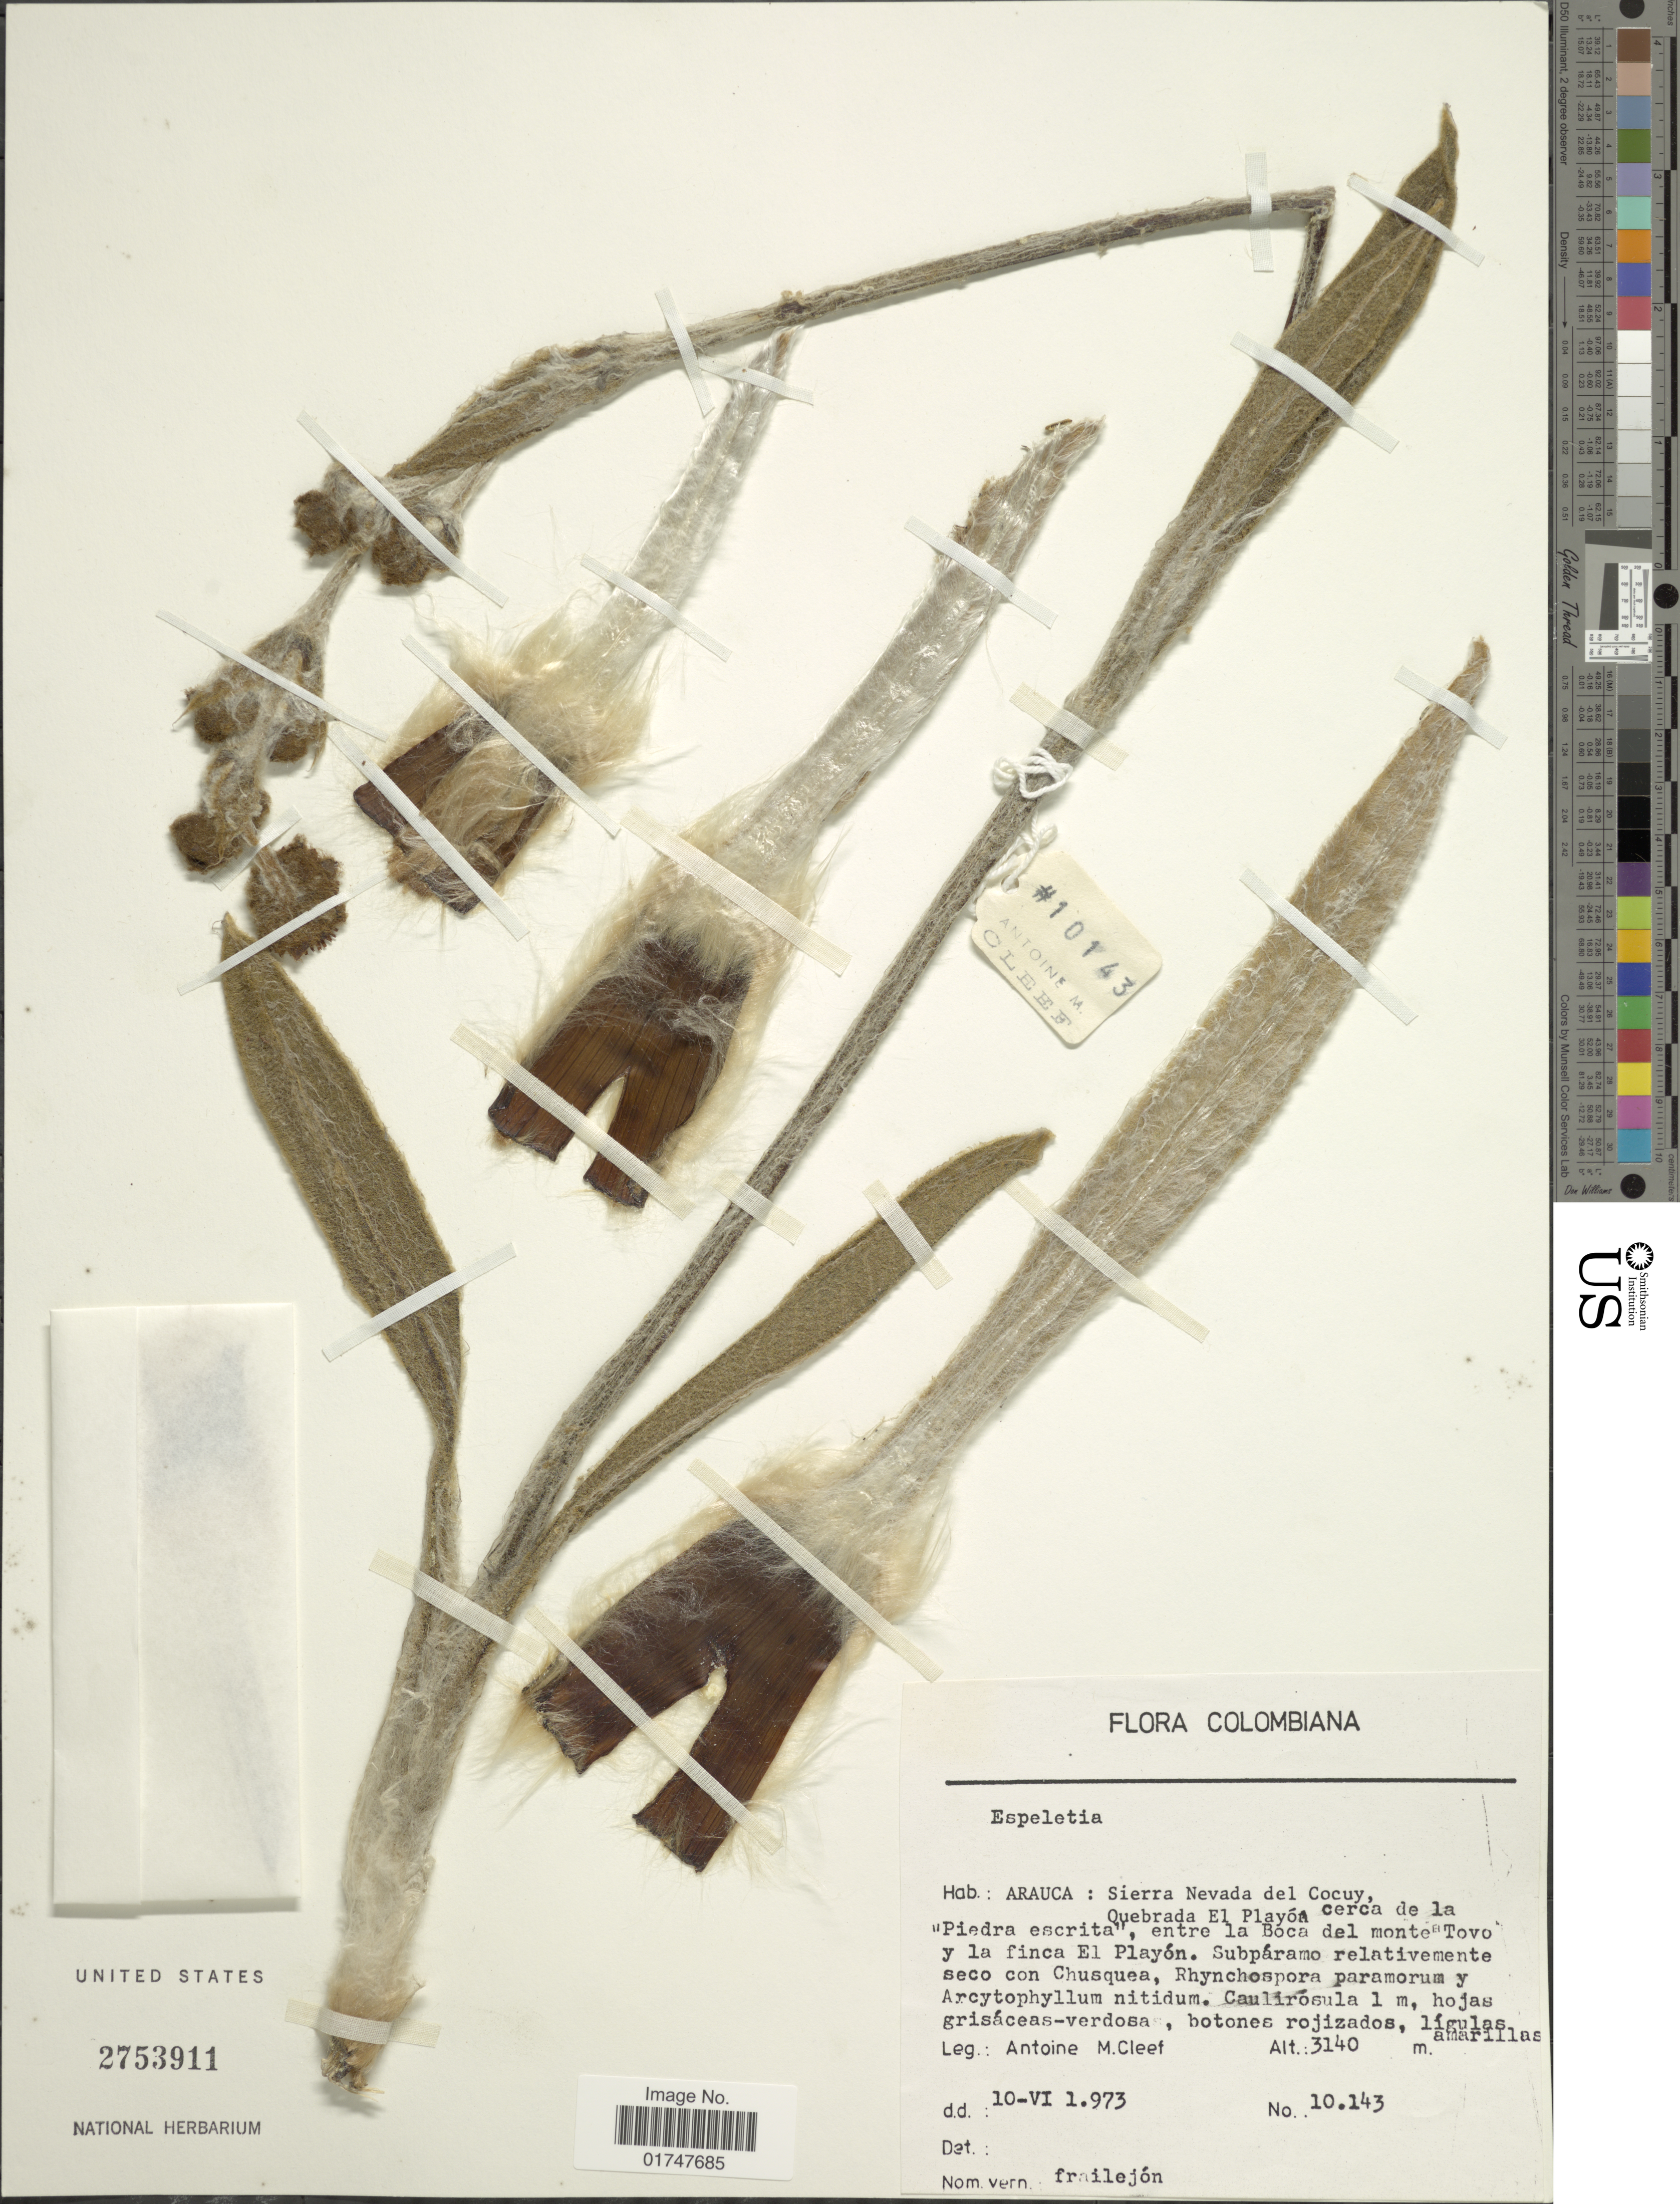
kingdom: Plantae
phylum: Tracheophyta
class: Magnoliopsida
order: Asterales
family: Asteraceae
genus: Espeletia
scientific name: Espeletia curialensis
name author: Cuatrec.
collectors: A. M. Cleef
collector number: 10143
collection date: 1973-06-10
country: Colombia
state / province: Arauca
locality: Sierra Nevada del Cocuy, Quebrada El Playón cerca de la "Piedra escrita", entre la Boca del monte Tovo y la finca El Playón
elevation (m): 3140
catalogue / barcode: US 2753911